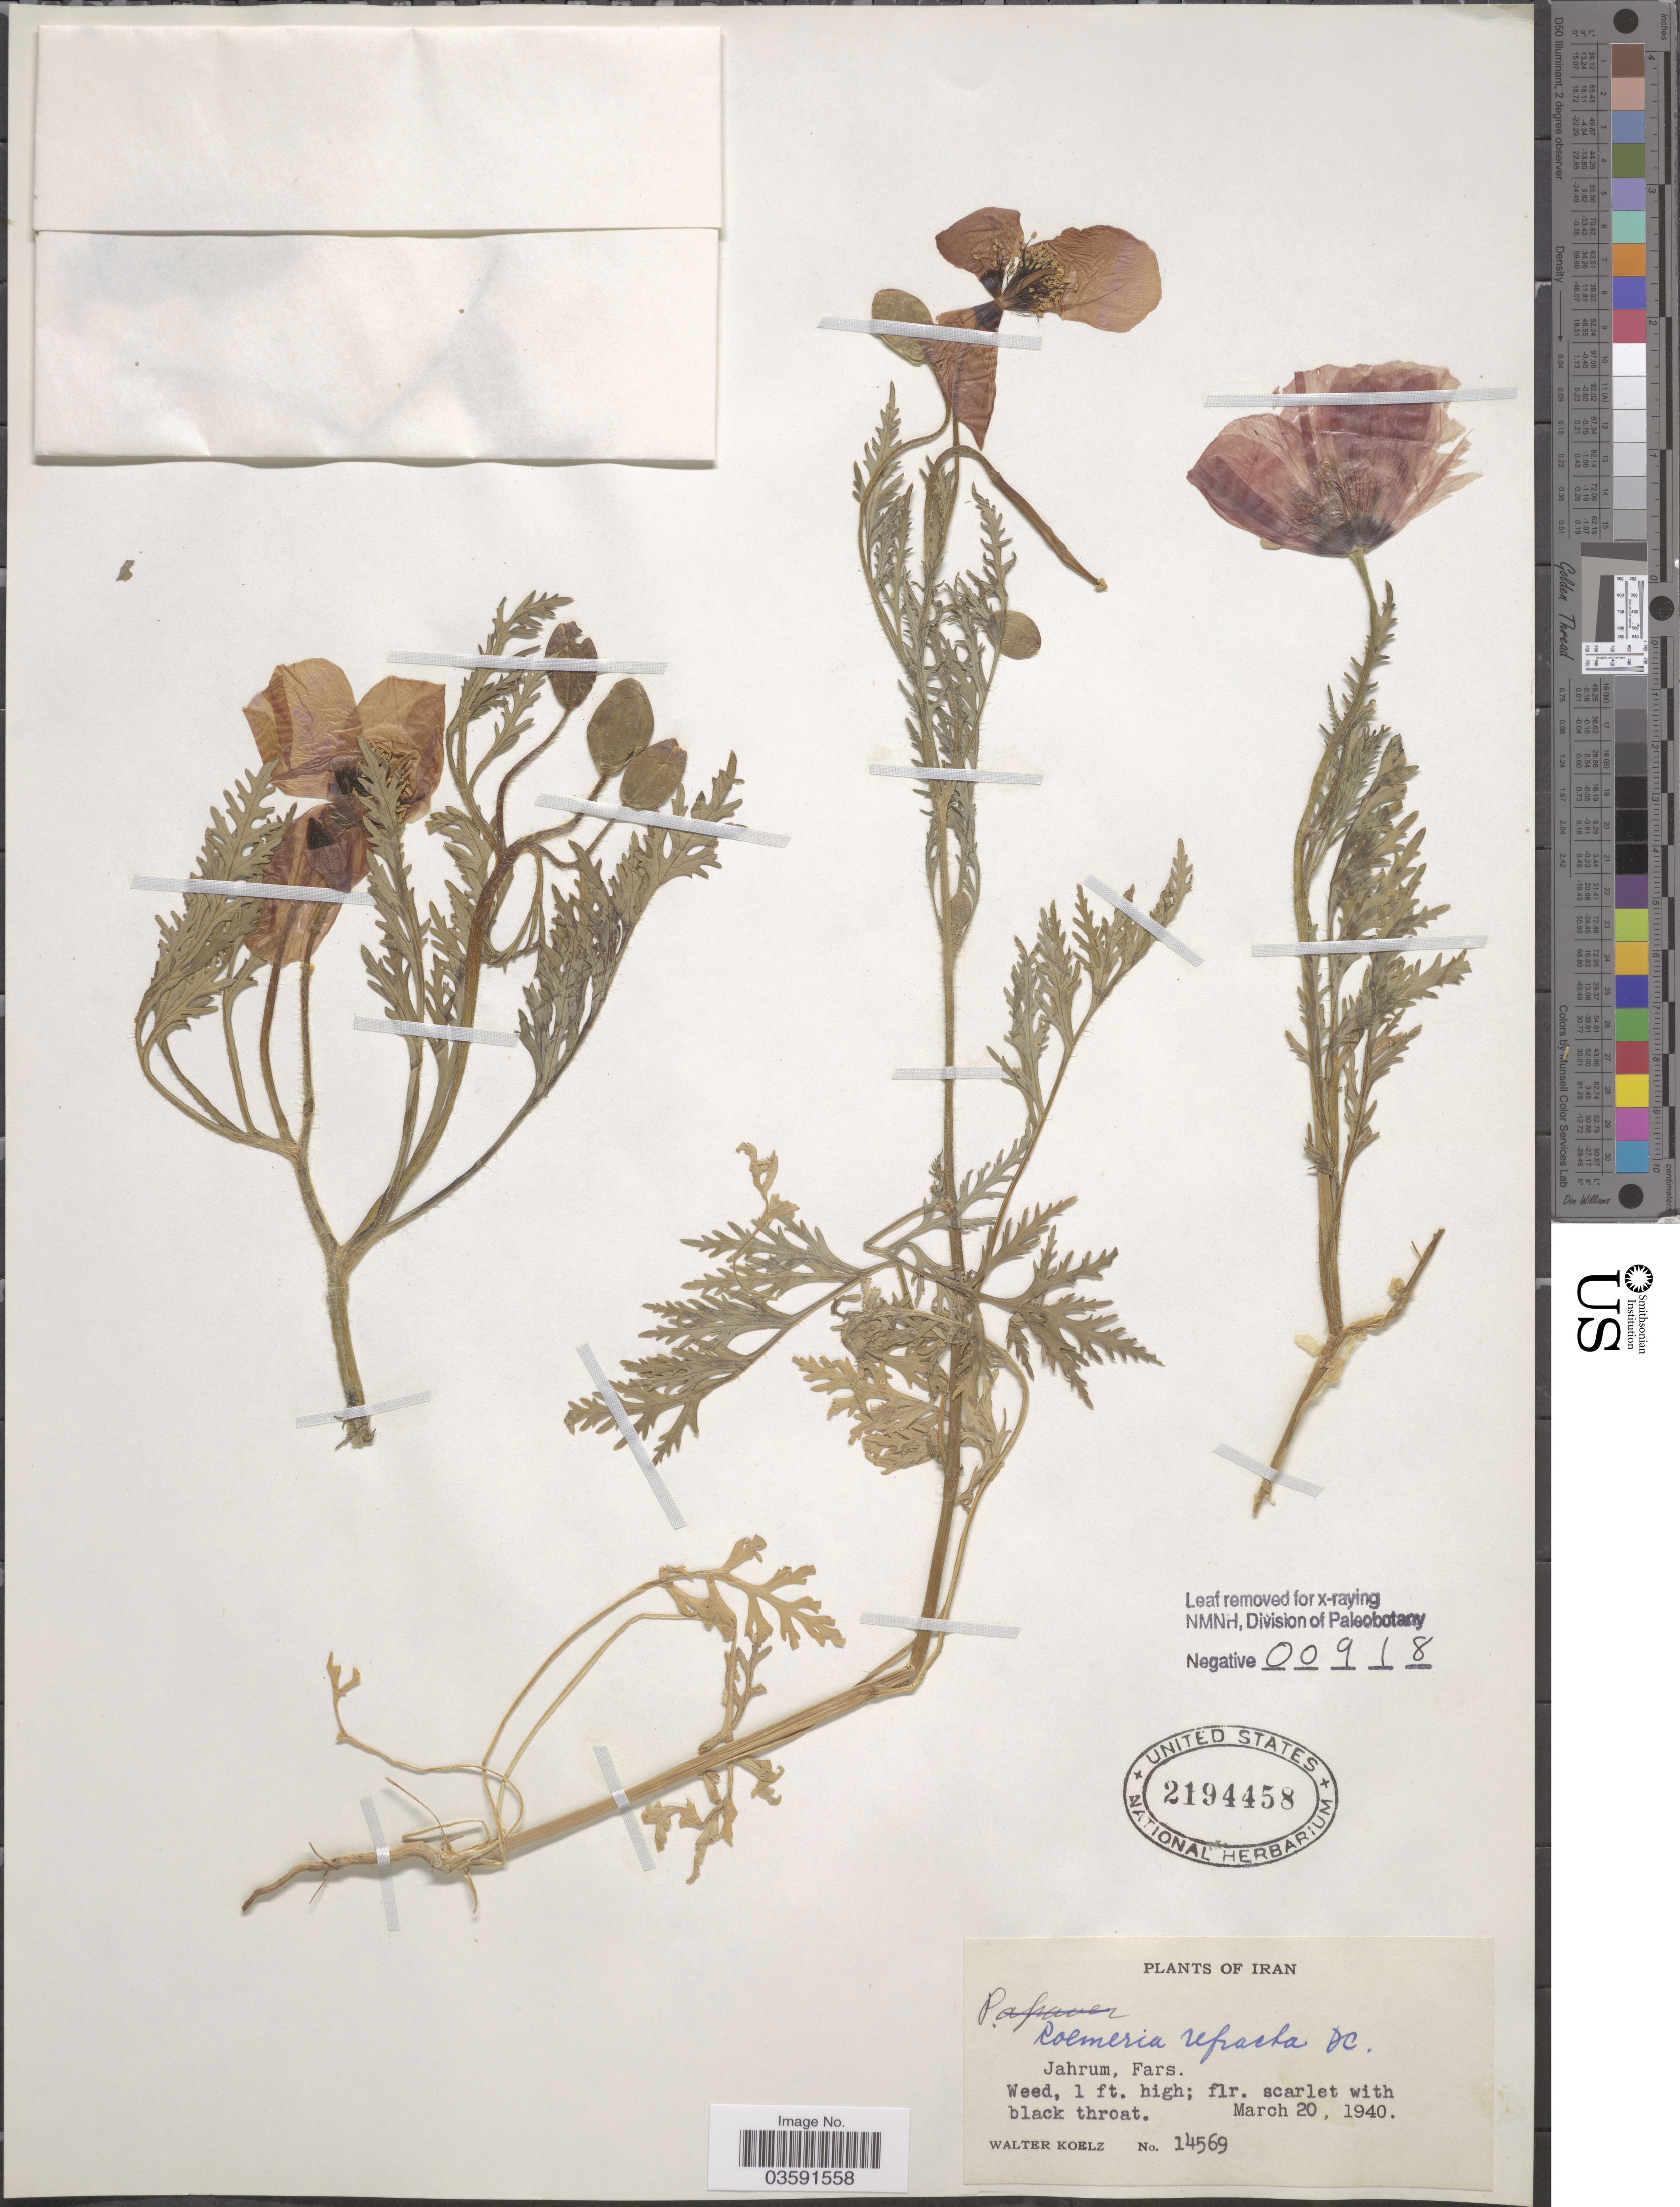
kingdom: Plantae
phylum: Tracheophyta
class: Magnoliopsida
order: Ranunculales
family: Papaveraceae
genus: Papaver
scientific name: Papaver refractum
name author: (DC.) K.-F.Günther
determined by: Strong, M. T., (US), Smithsonian Institution - National Museum of Natural History (UNITED STATES)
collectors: W. N. Koelz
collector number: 14569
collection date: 1940-03-20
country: Iran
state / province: Fars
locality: Jahrum.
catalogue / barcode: US 2194458